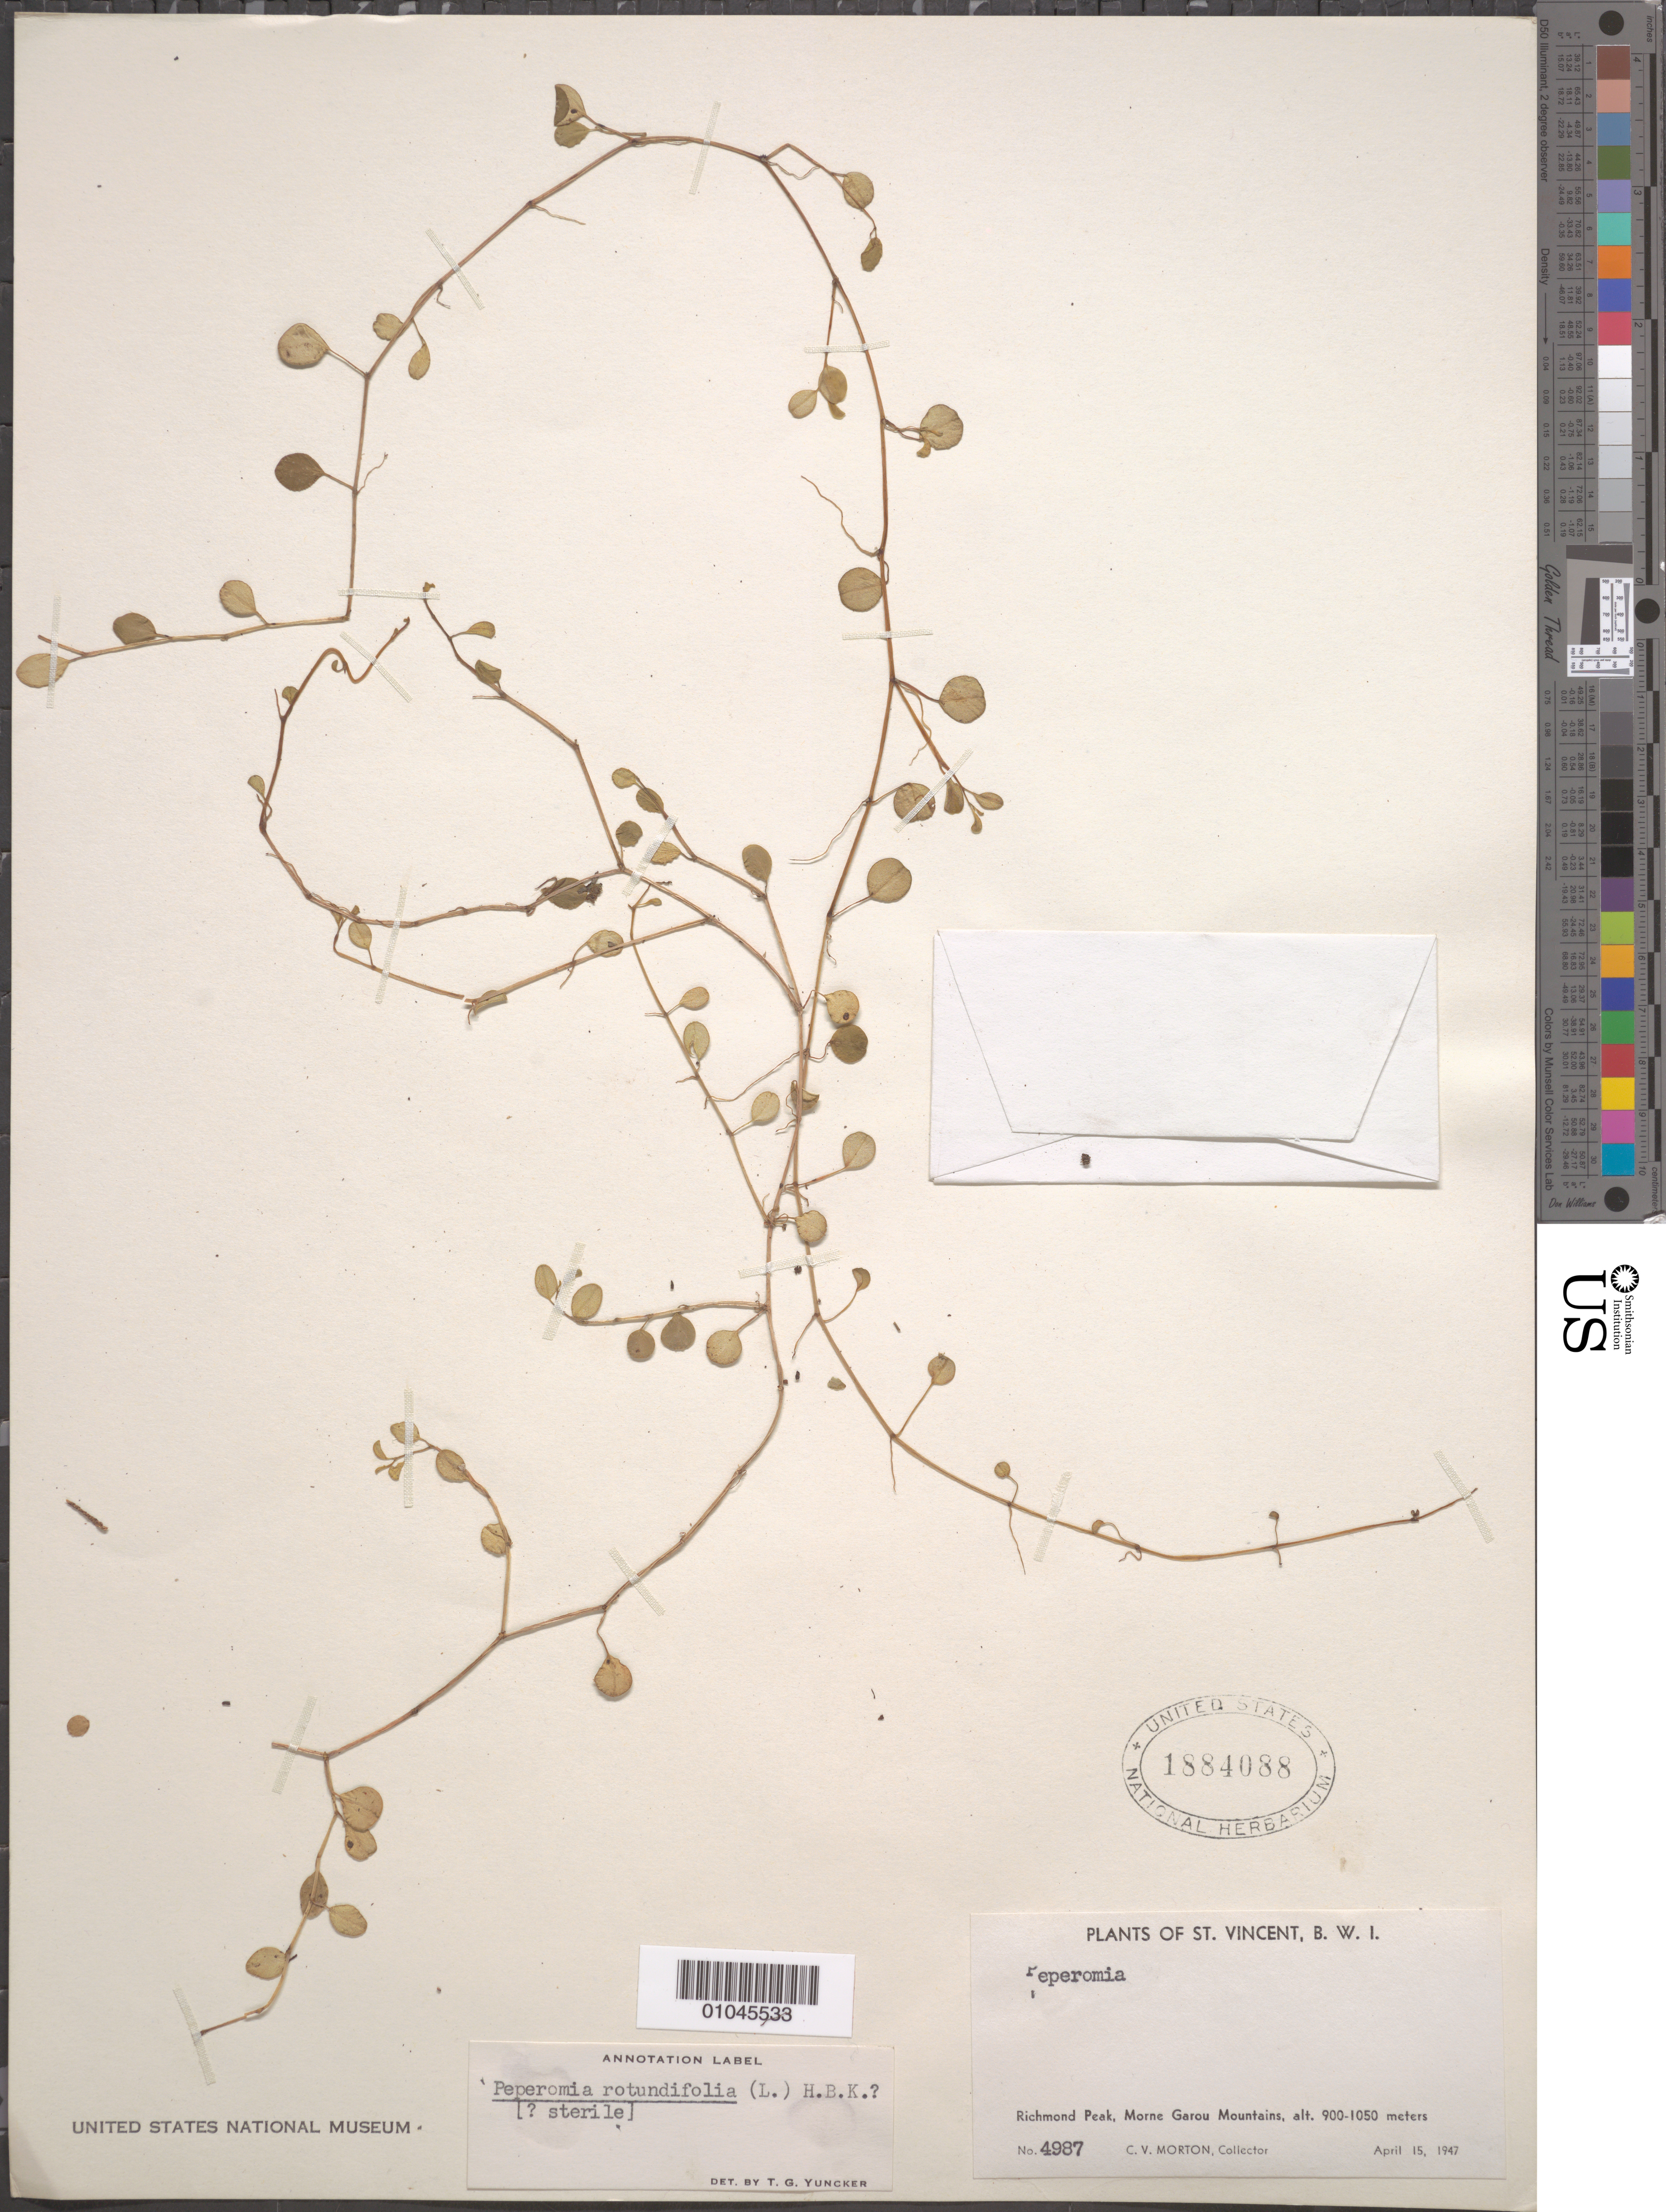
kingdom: Plantae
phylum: Tracheophyta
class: Magnoliopsida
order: Piperales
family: Piperaceae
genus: Peperomia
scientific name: Peperomia rotundifolia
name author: (L.) Kunth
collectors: C. V. Morton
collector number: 4987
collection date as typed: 15 Apr 1947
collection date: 1947-04-15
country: St. Vincent - Grenadines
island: St. Vincent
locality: Richmond Peak, Morne Garou Mts.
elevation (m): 900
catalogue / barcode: US 1884088